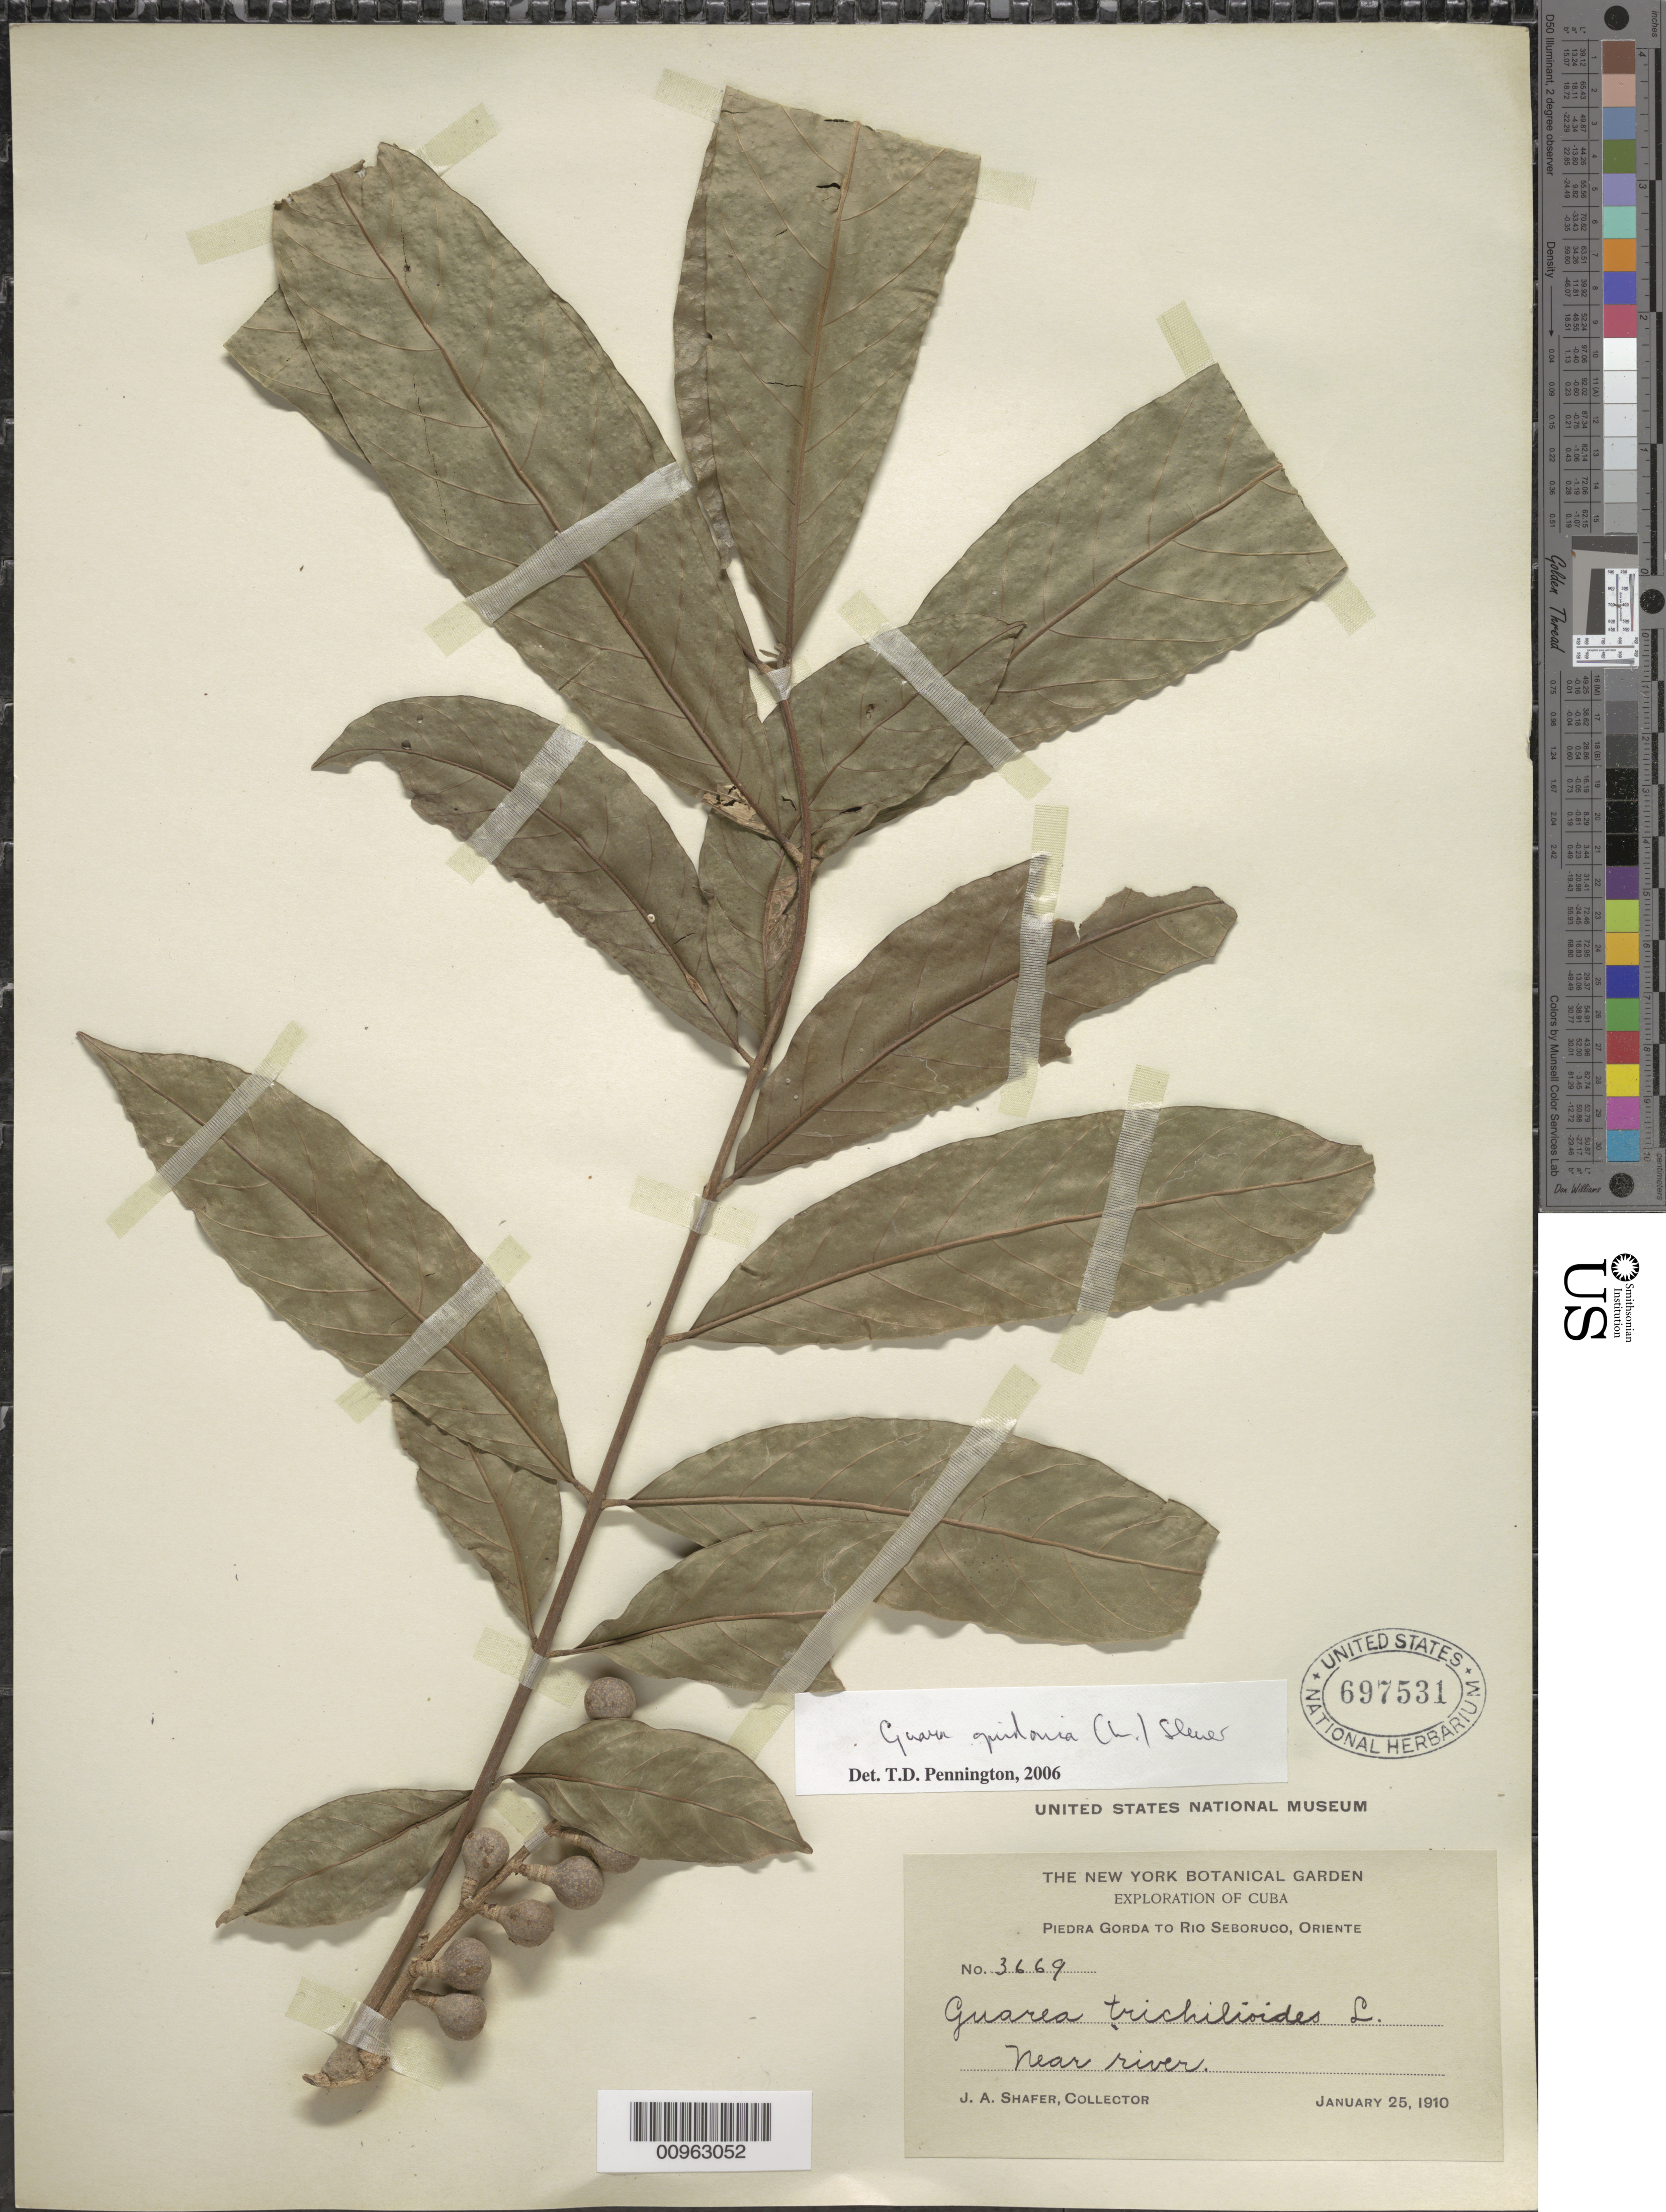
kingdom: Plantae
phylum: Tracheophyta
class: Magnoliopsida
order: Sapindales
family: Meliaceae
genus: Guarea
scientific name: Guarea guidonia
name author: (L.) Sleumer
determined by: Pennington, T. D., (K)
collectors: J. A. Shafer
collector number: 3669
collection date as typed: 25 Jan 1910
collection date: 1910-01-25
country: Cuba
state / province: Oriente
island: Cuba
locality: Piedra Gorda to Rio Seboruco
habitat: Near river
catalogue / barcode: US 697531